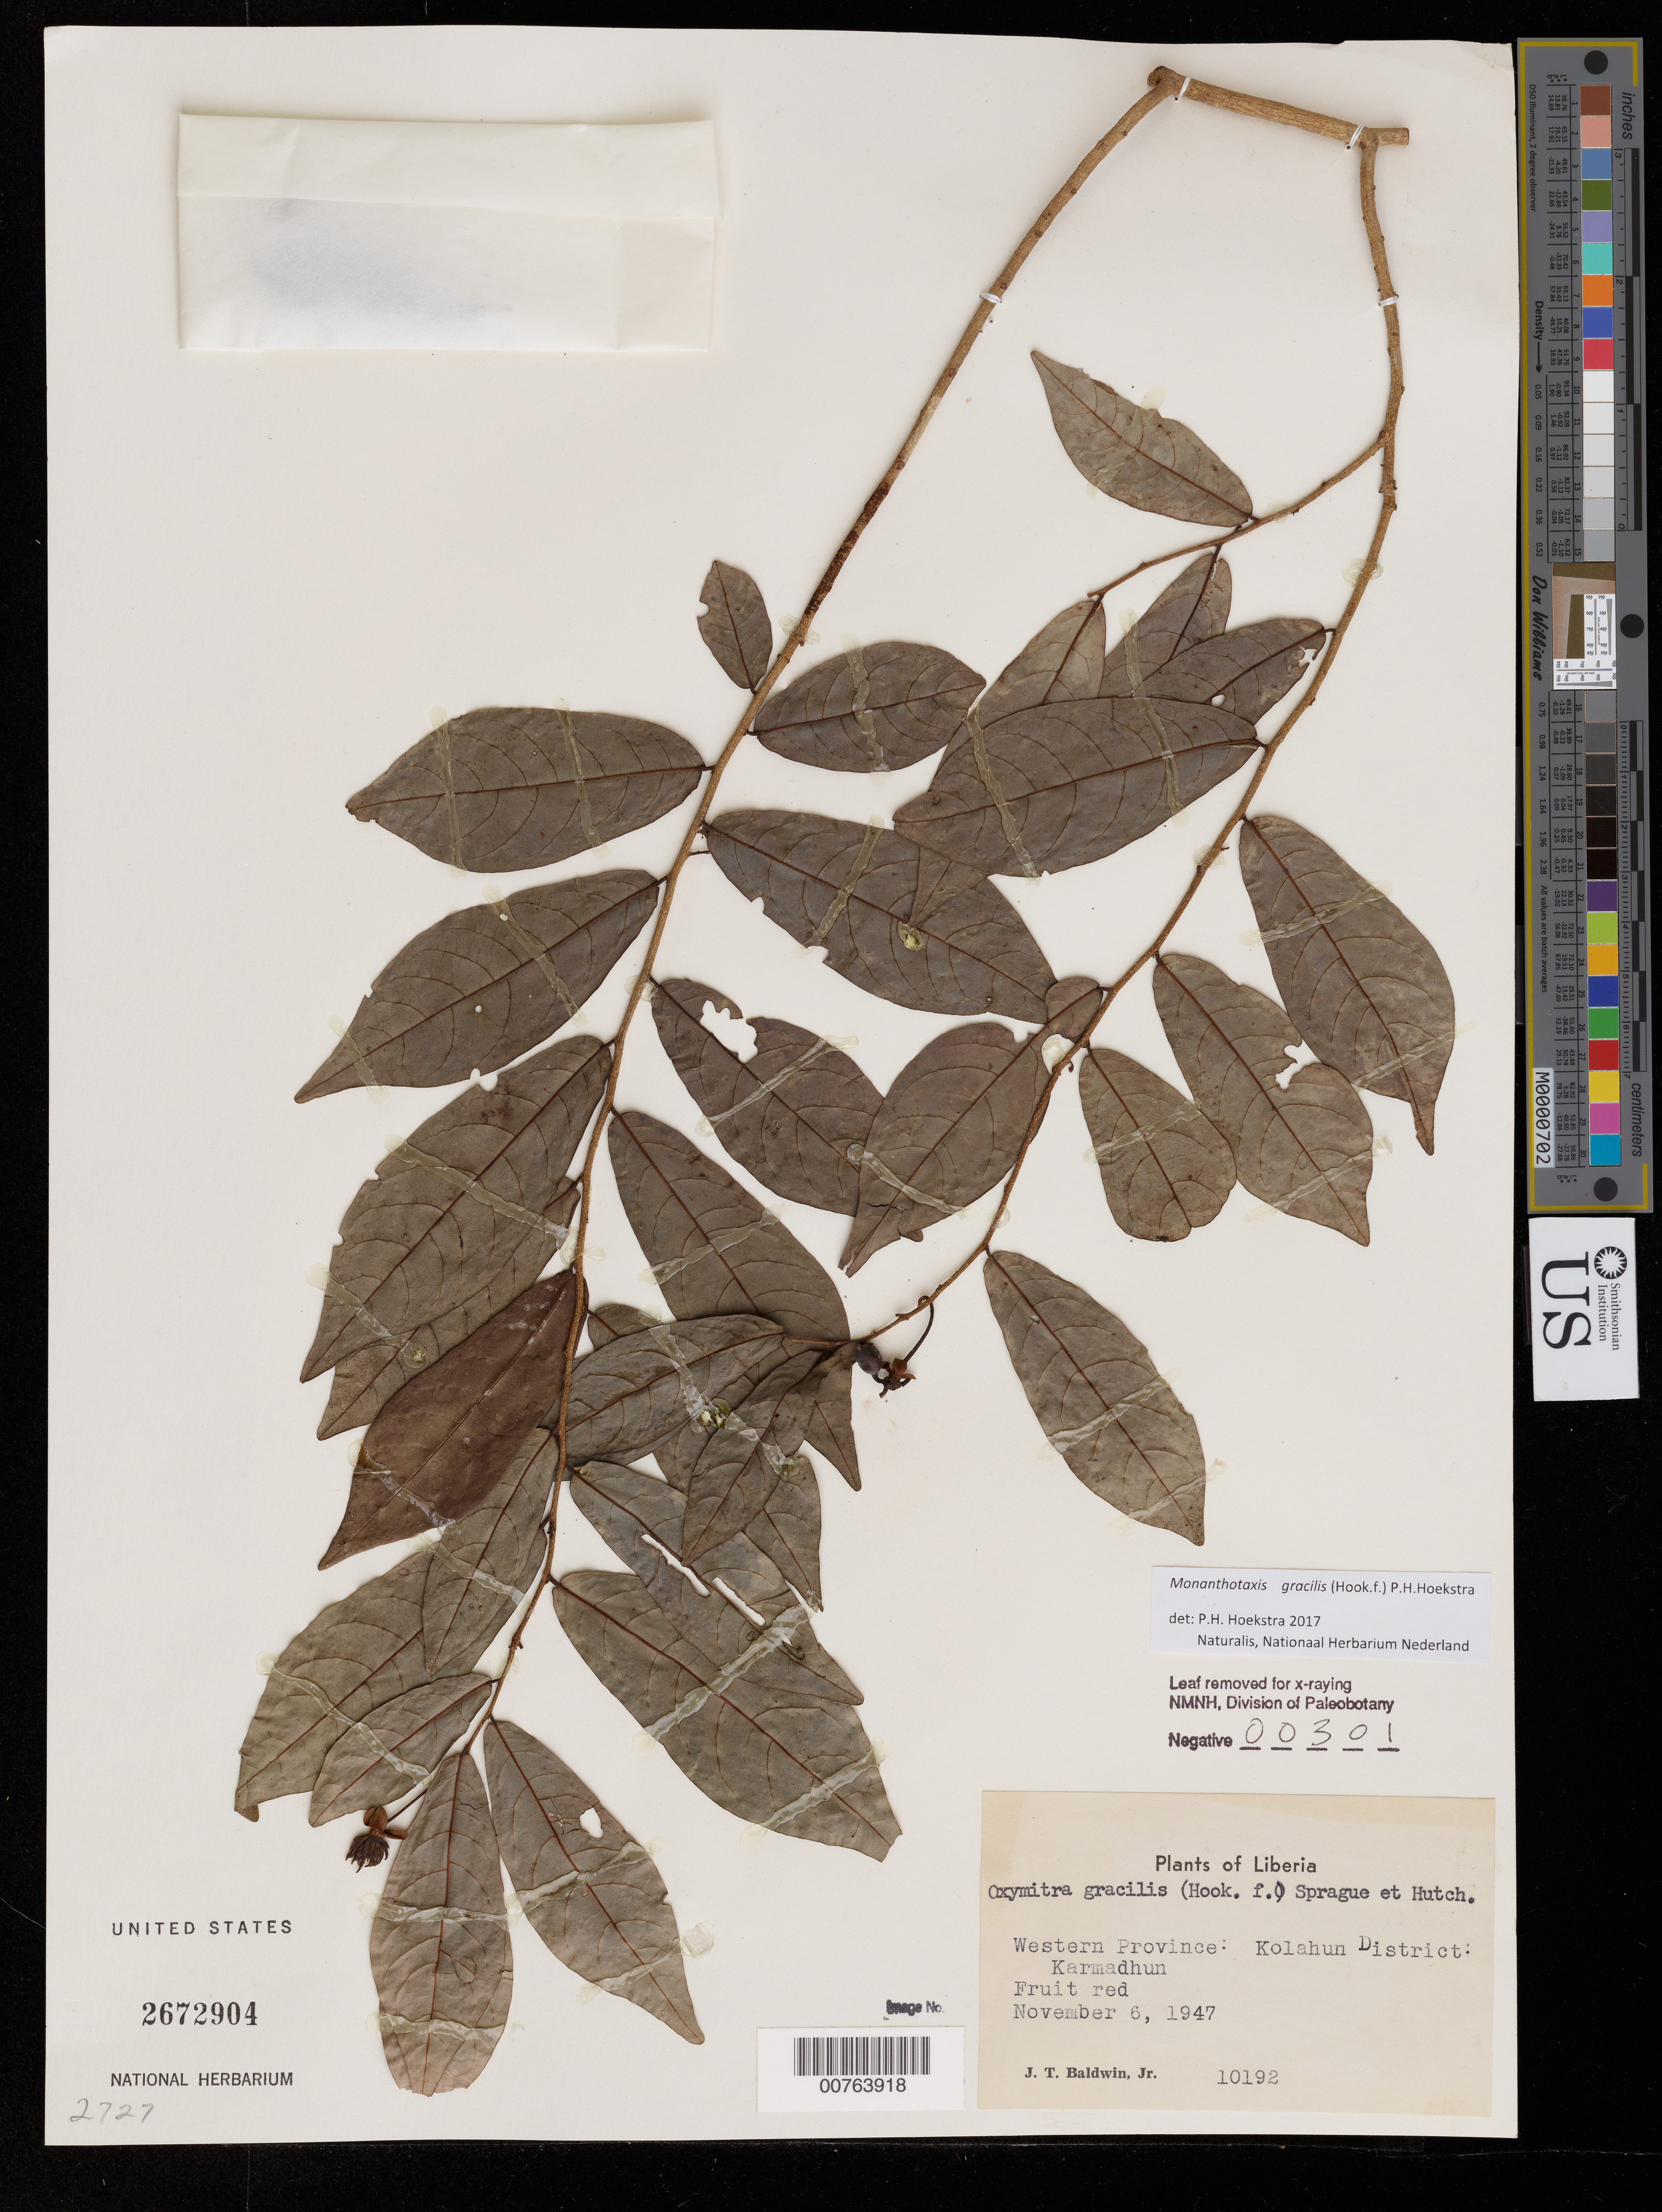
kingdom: Plantae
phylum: Tracheophyta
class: Magnoliopsida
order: Magnoliales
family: Annonaceae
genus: Monanthotaxis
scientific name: Monanthotaxis gracilis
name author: (Hook. f.) P.H. Hoekstra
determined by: Hoekstra, P. H.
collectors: J. T. Baldwin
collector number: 10192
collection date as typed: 6 Nov 1947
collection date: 1947-11-06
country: Liberia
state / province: Lofa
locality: Western Province: Kolahun District, Karmadhun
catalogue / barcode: US 2672904